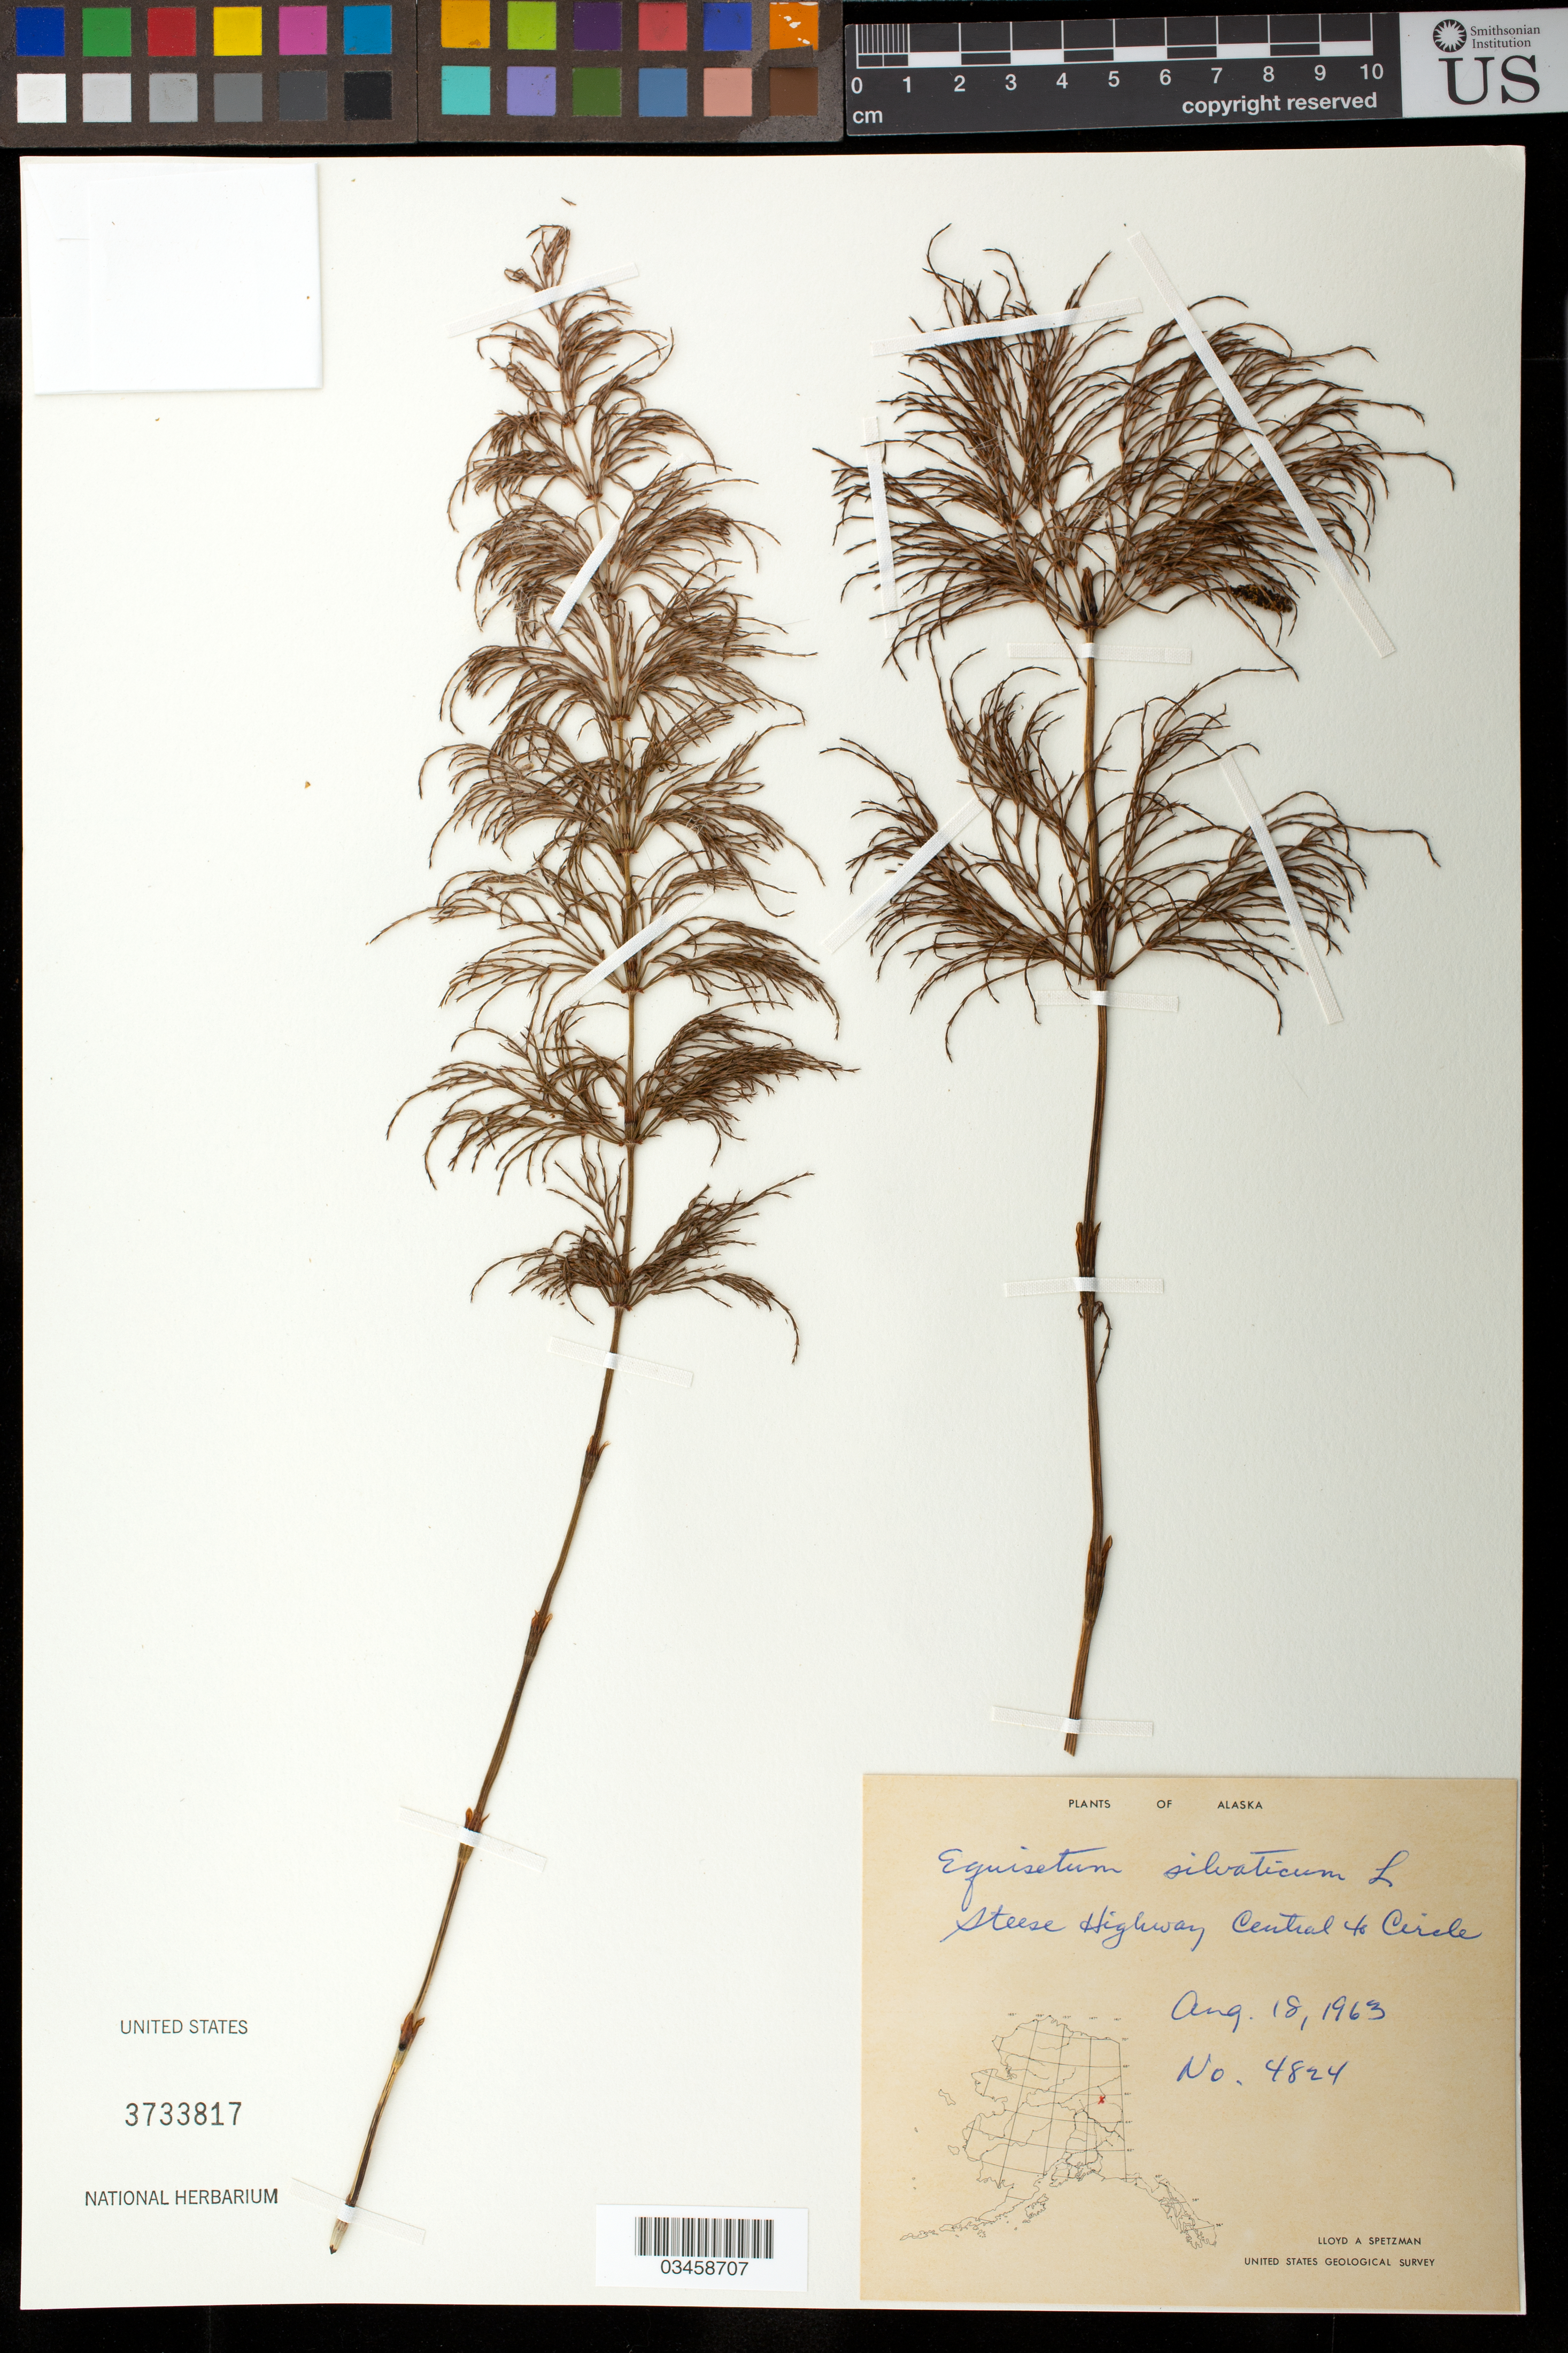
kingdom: Plantae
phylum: Tracheophyta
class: Polypodiopsida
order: Equisetales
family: Equisetaceae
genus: Equisetum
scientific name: Equisetum sylvaticum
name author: L.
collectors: L. Spetzman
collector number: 4824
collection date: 1963-08-18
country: United States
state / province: Alaska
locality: Steese Highway. Central to Circle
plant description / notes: OR # 231032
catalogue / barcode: US 3733817